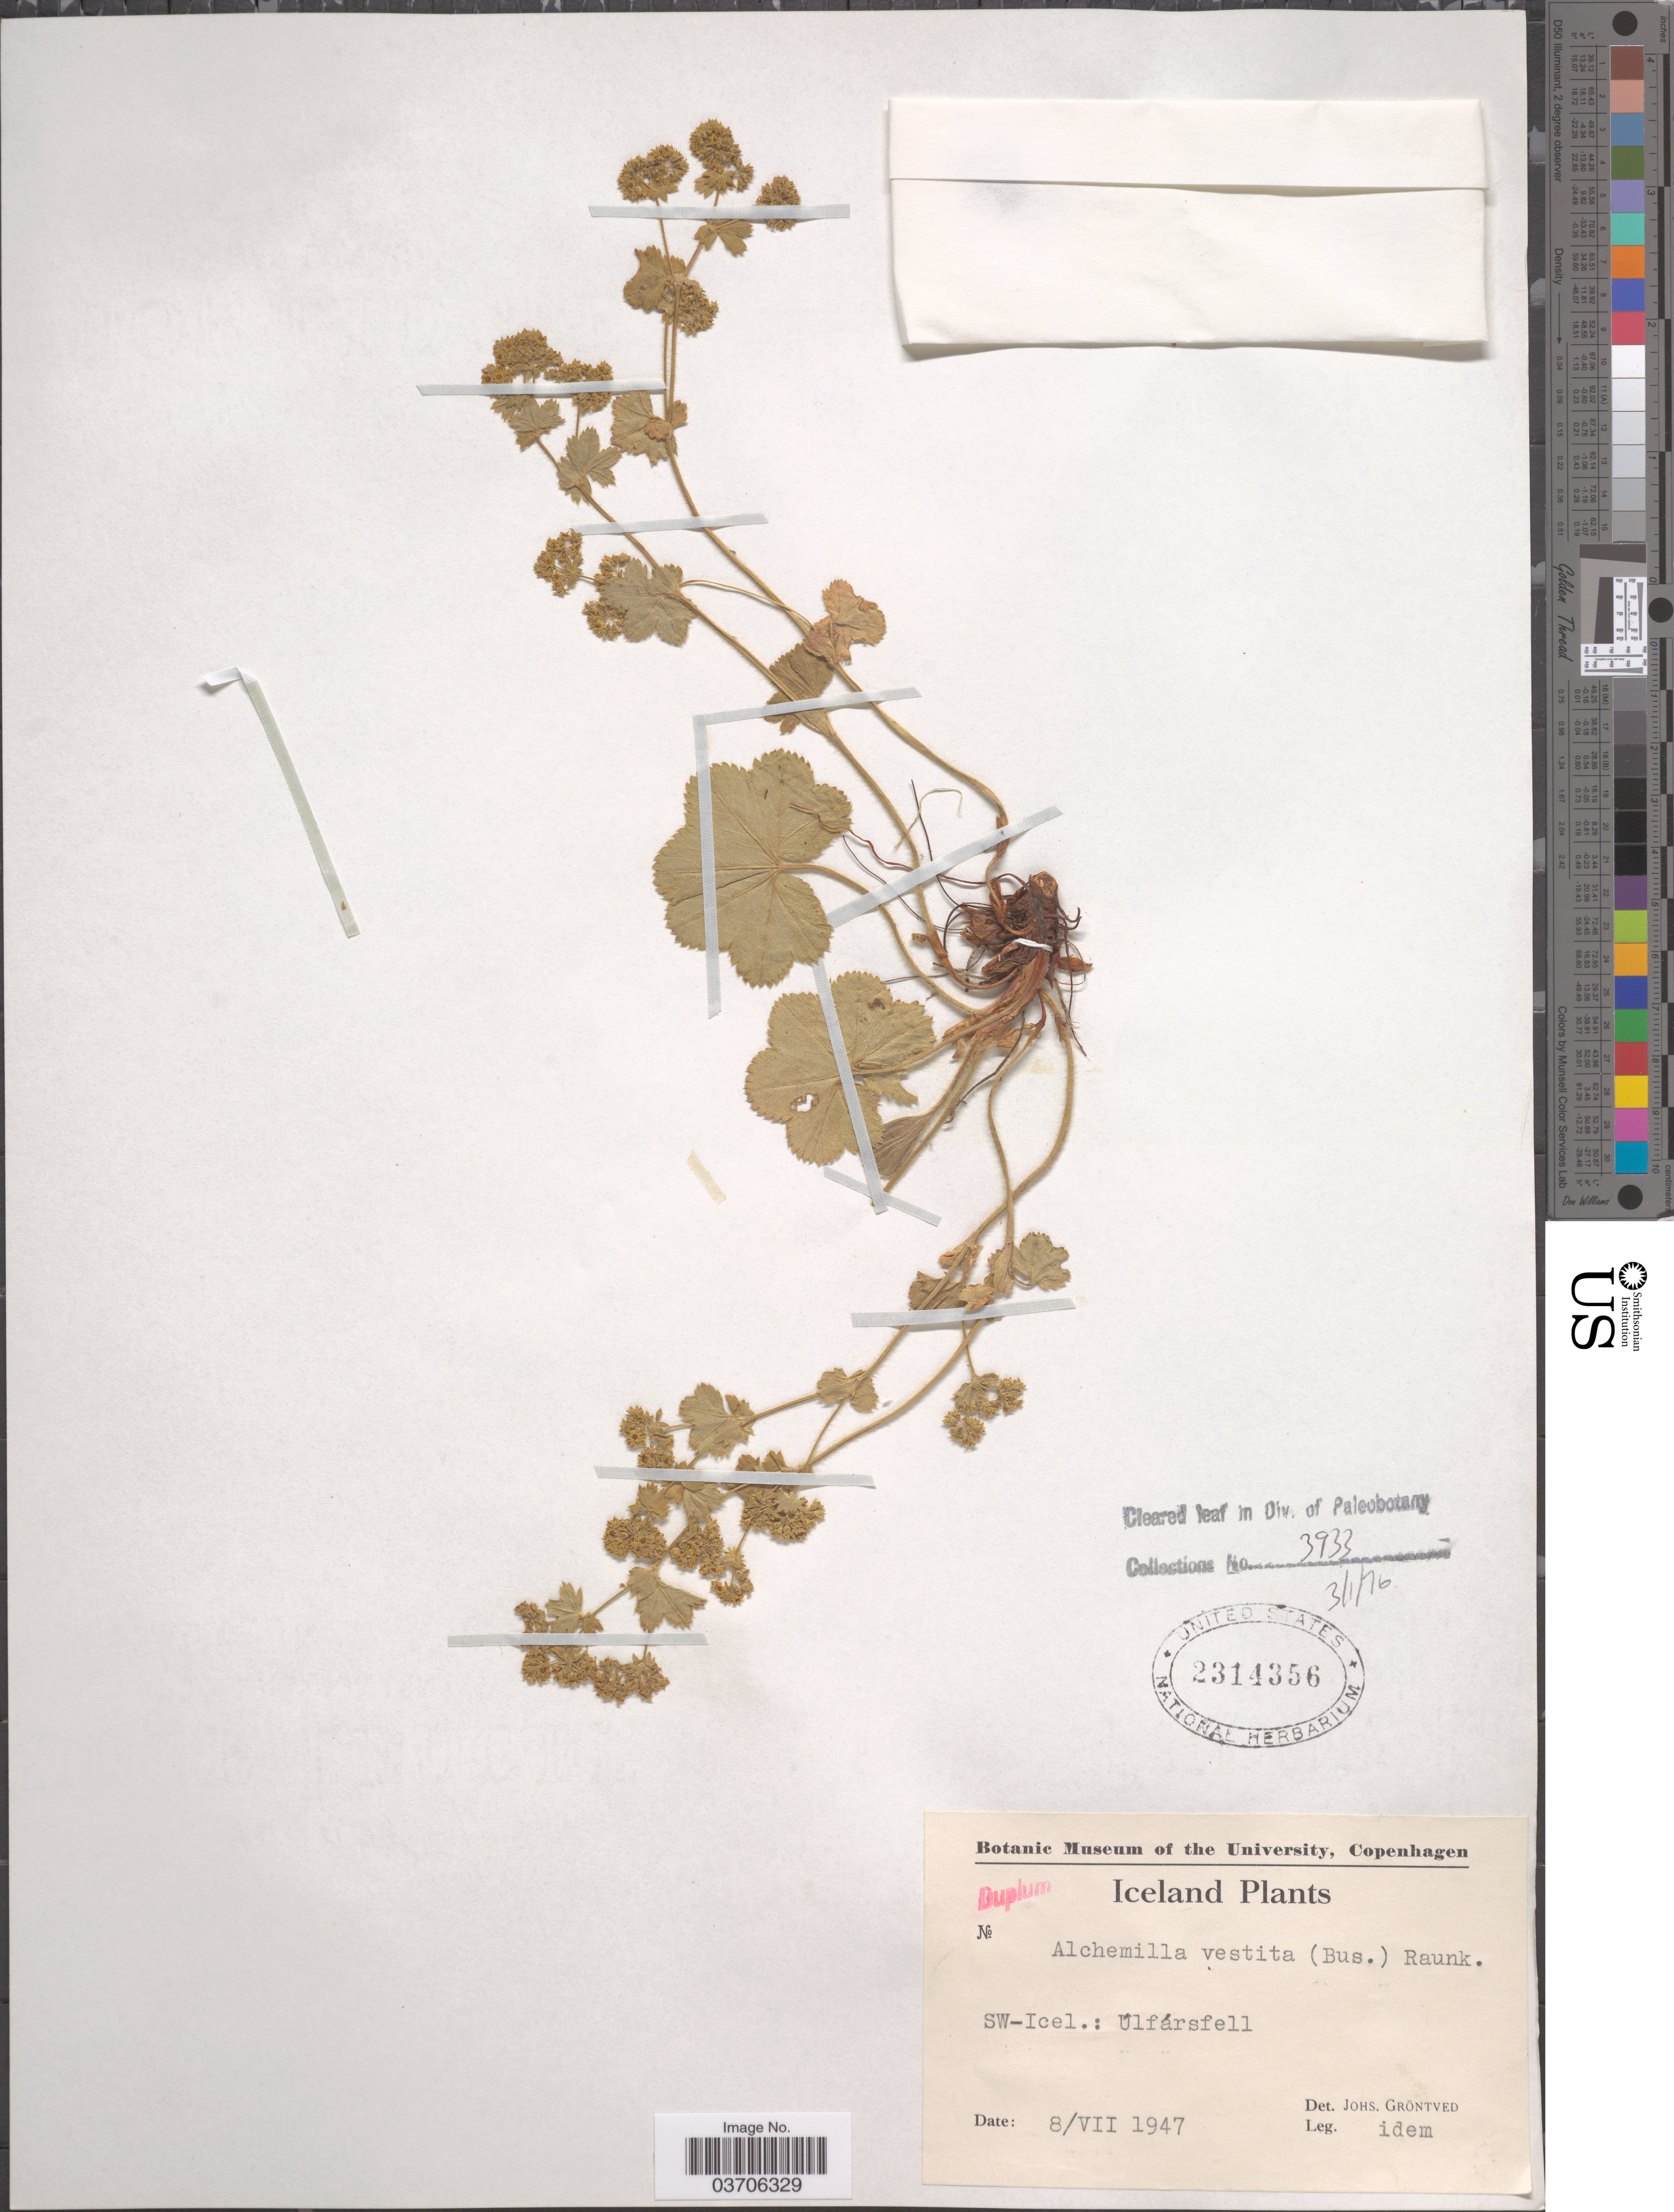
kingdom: Plantae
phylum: Tracheophyta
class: Magnoliopsida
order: Rosales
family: Rosaceae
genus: Alchemilla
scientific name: Alchemilla vestita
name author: (Buser) Raunk.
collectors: J. Gröntved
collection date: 1947-07-08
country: Iceland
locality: SW-Icel.: Úlfársfell.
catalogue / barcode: US 2314356